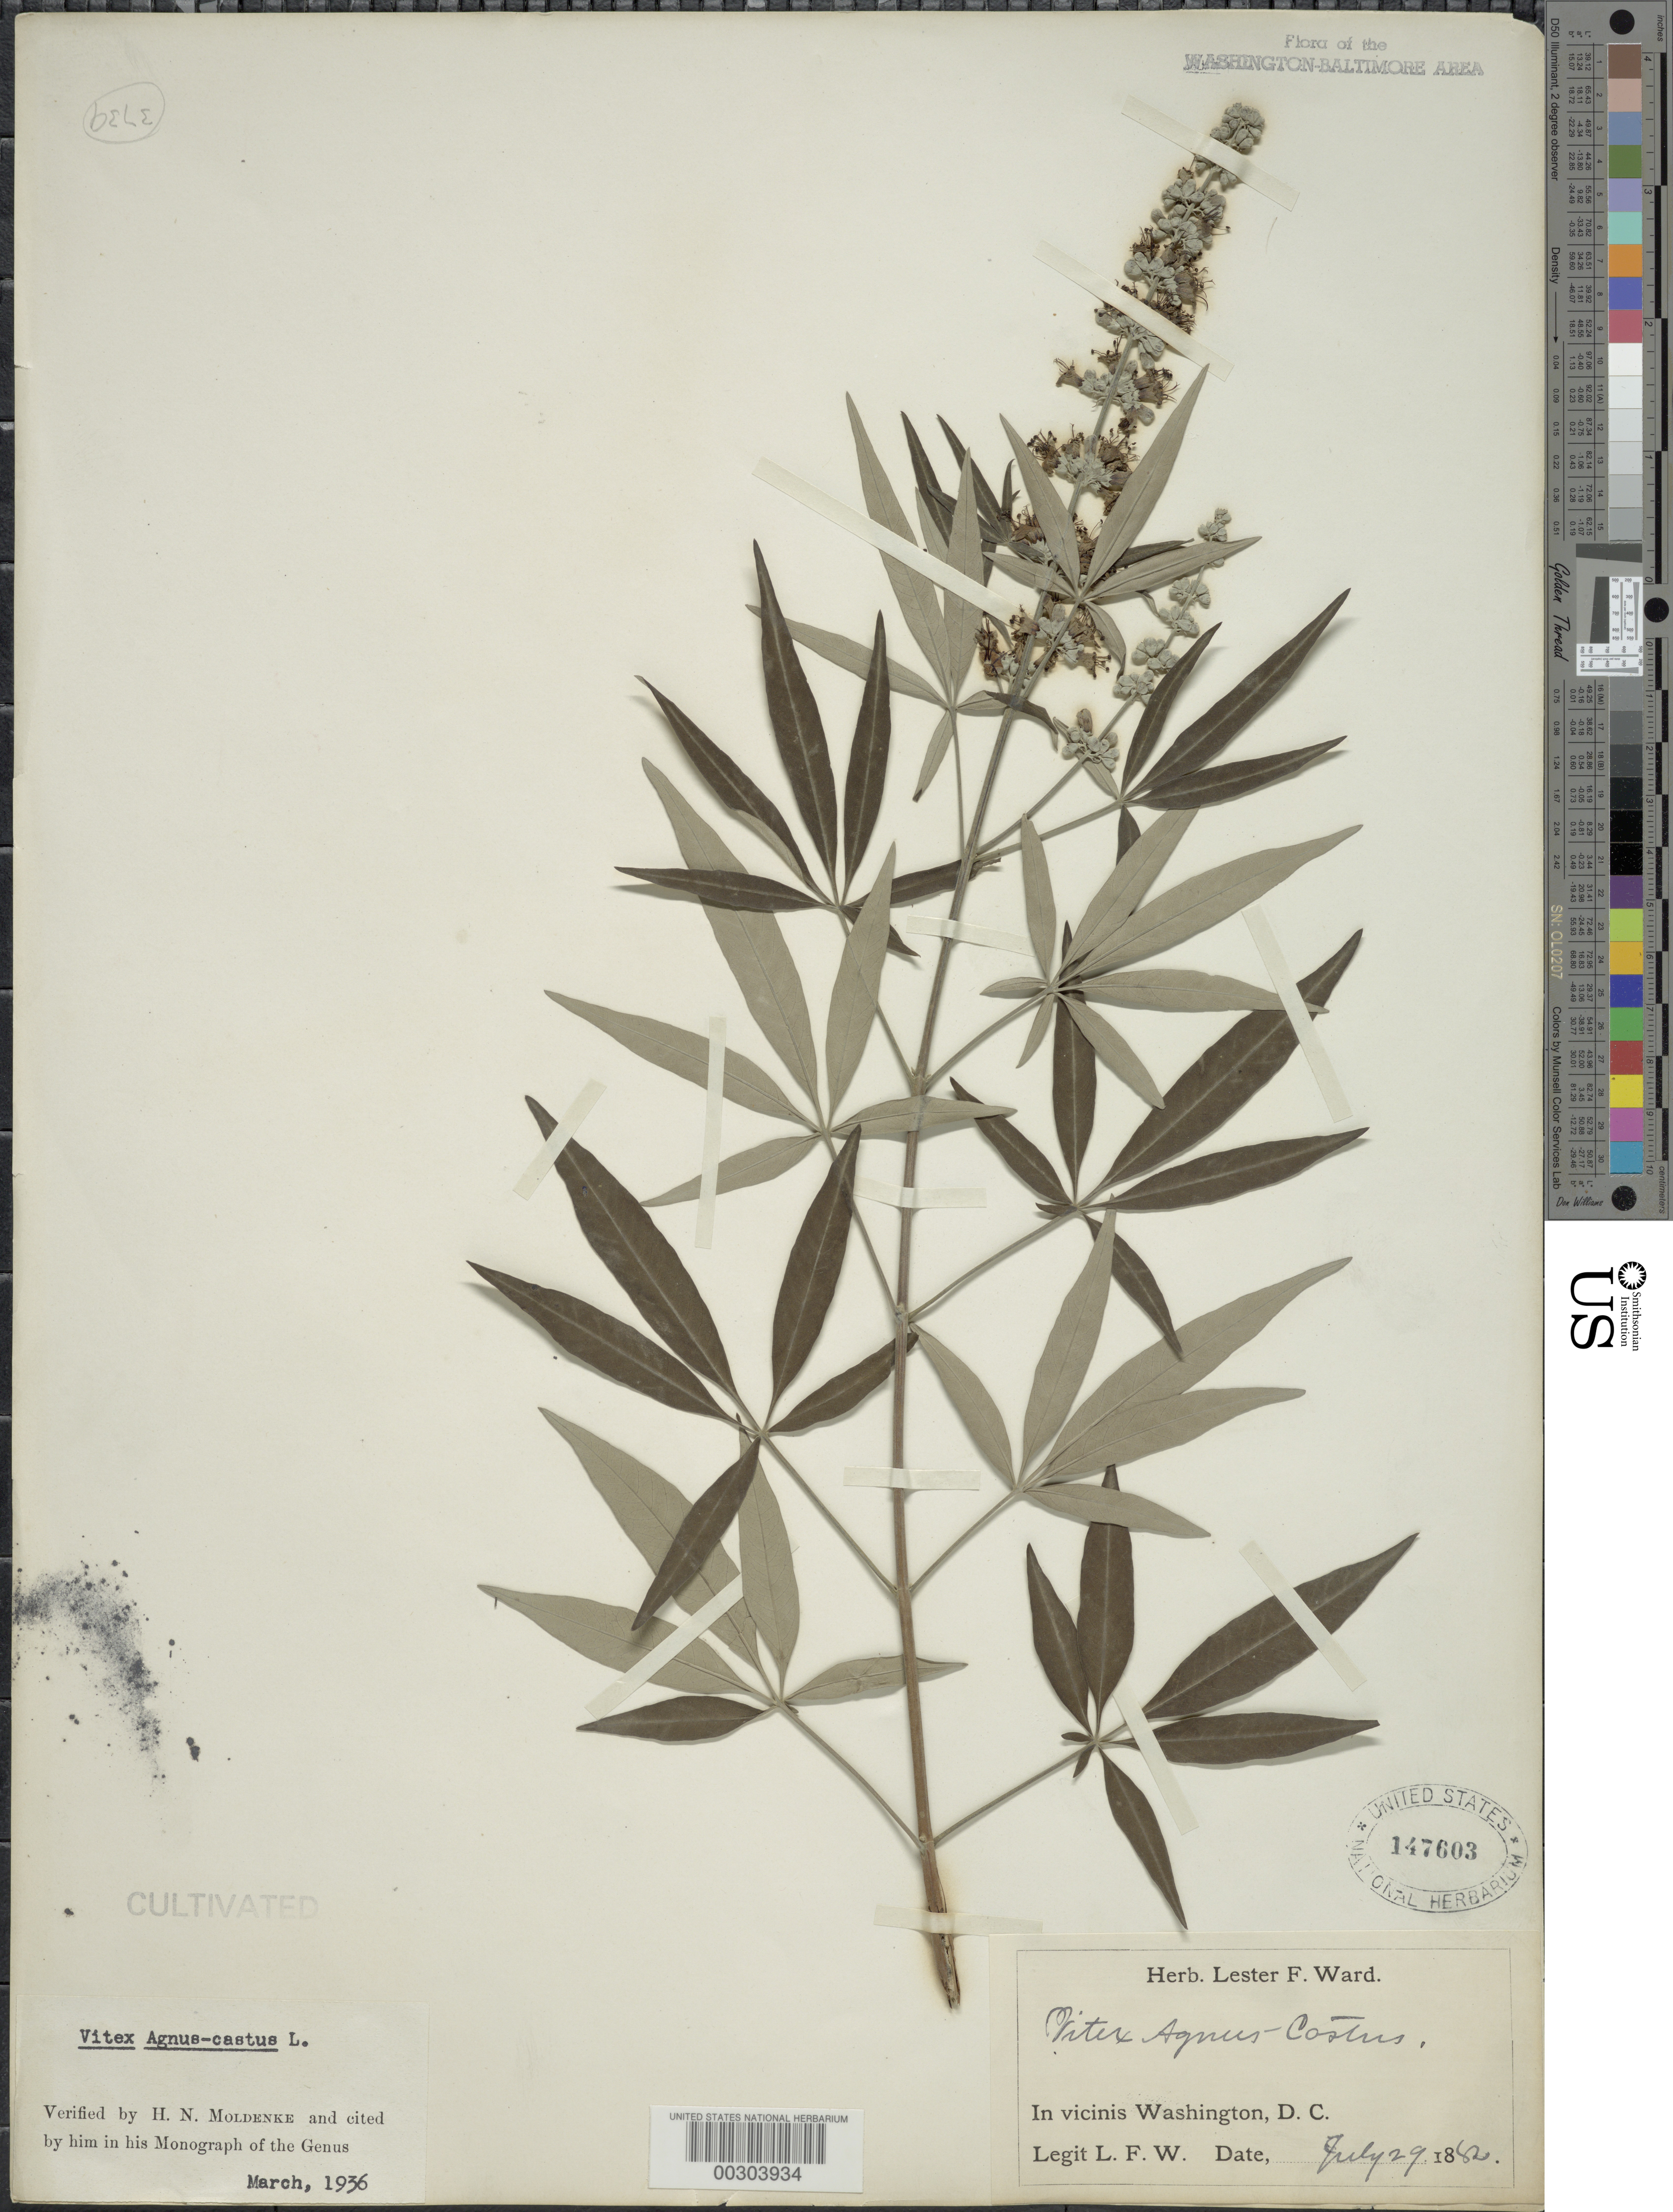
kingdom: Plantae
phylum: Tracheophyta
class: Magnoliopsida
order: Lamiales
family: Lamiaceae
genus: Vitex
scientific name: Vitex agnus-castus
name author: L.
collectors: L. F. Ward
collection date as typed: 29 Jul 1882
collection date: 1882-07-29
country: United States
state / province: District of Columbia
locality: Near Washington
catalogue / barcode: US 147603